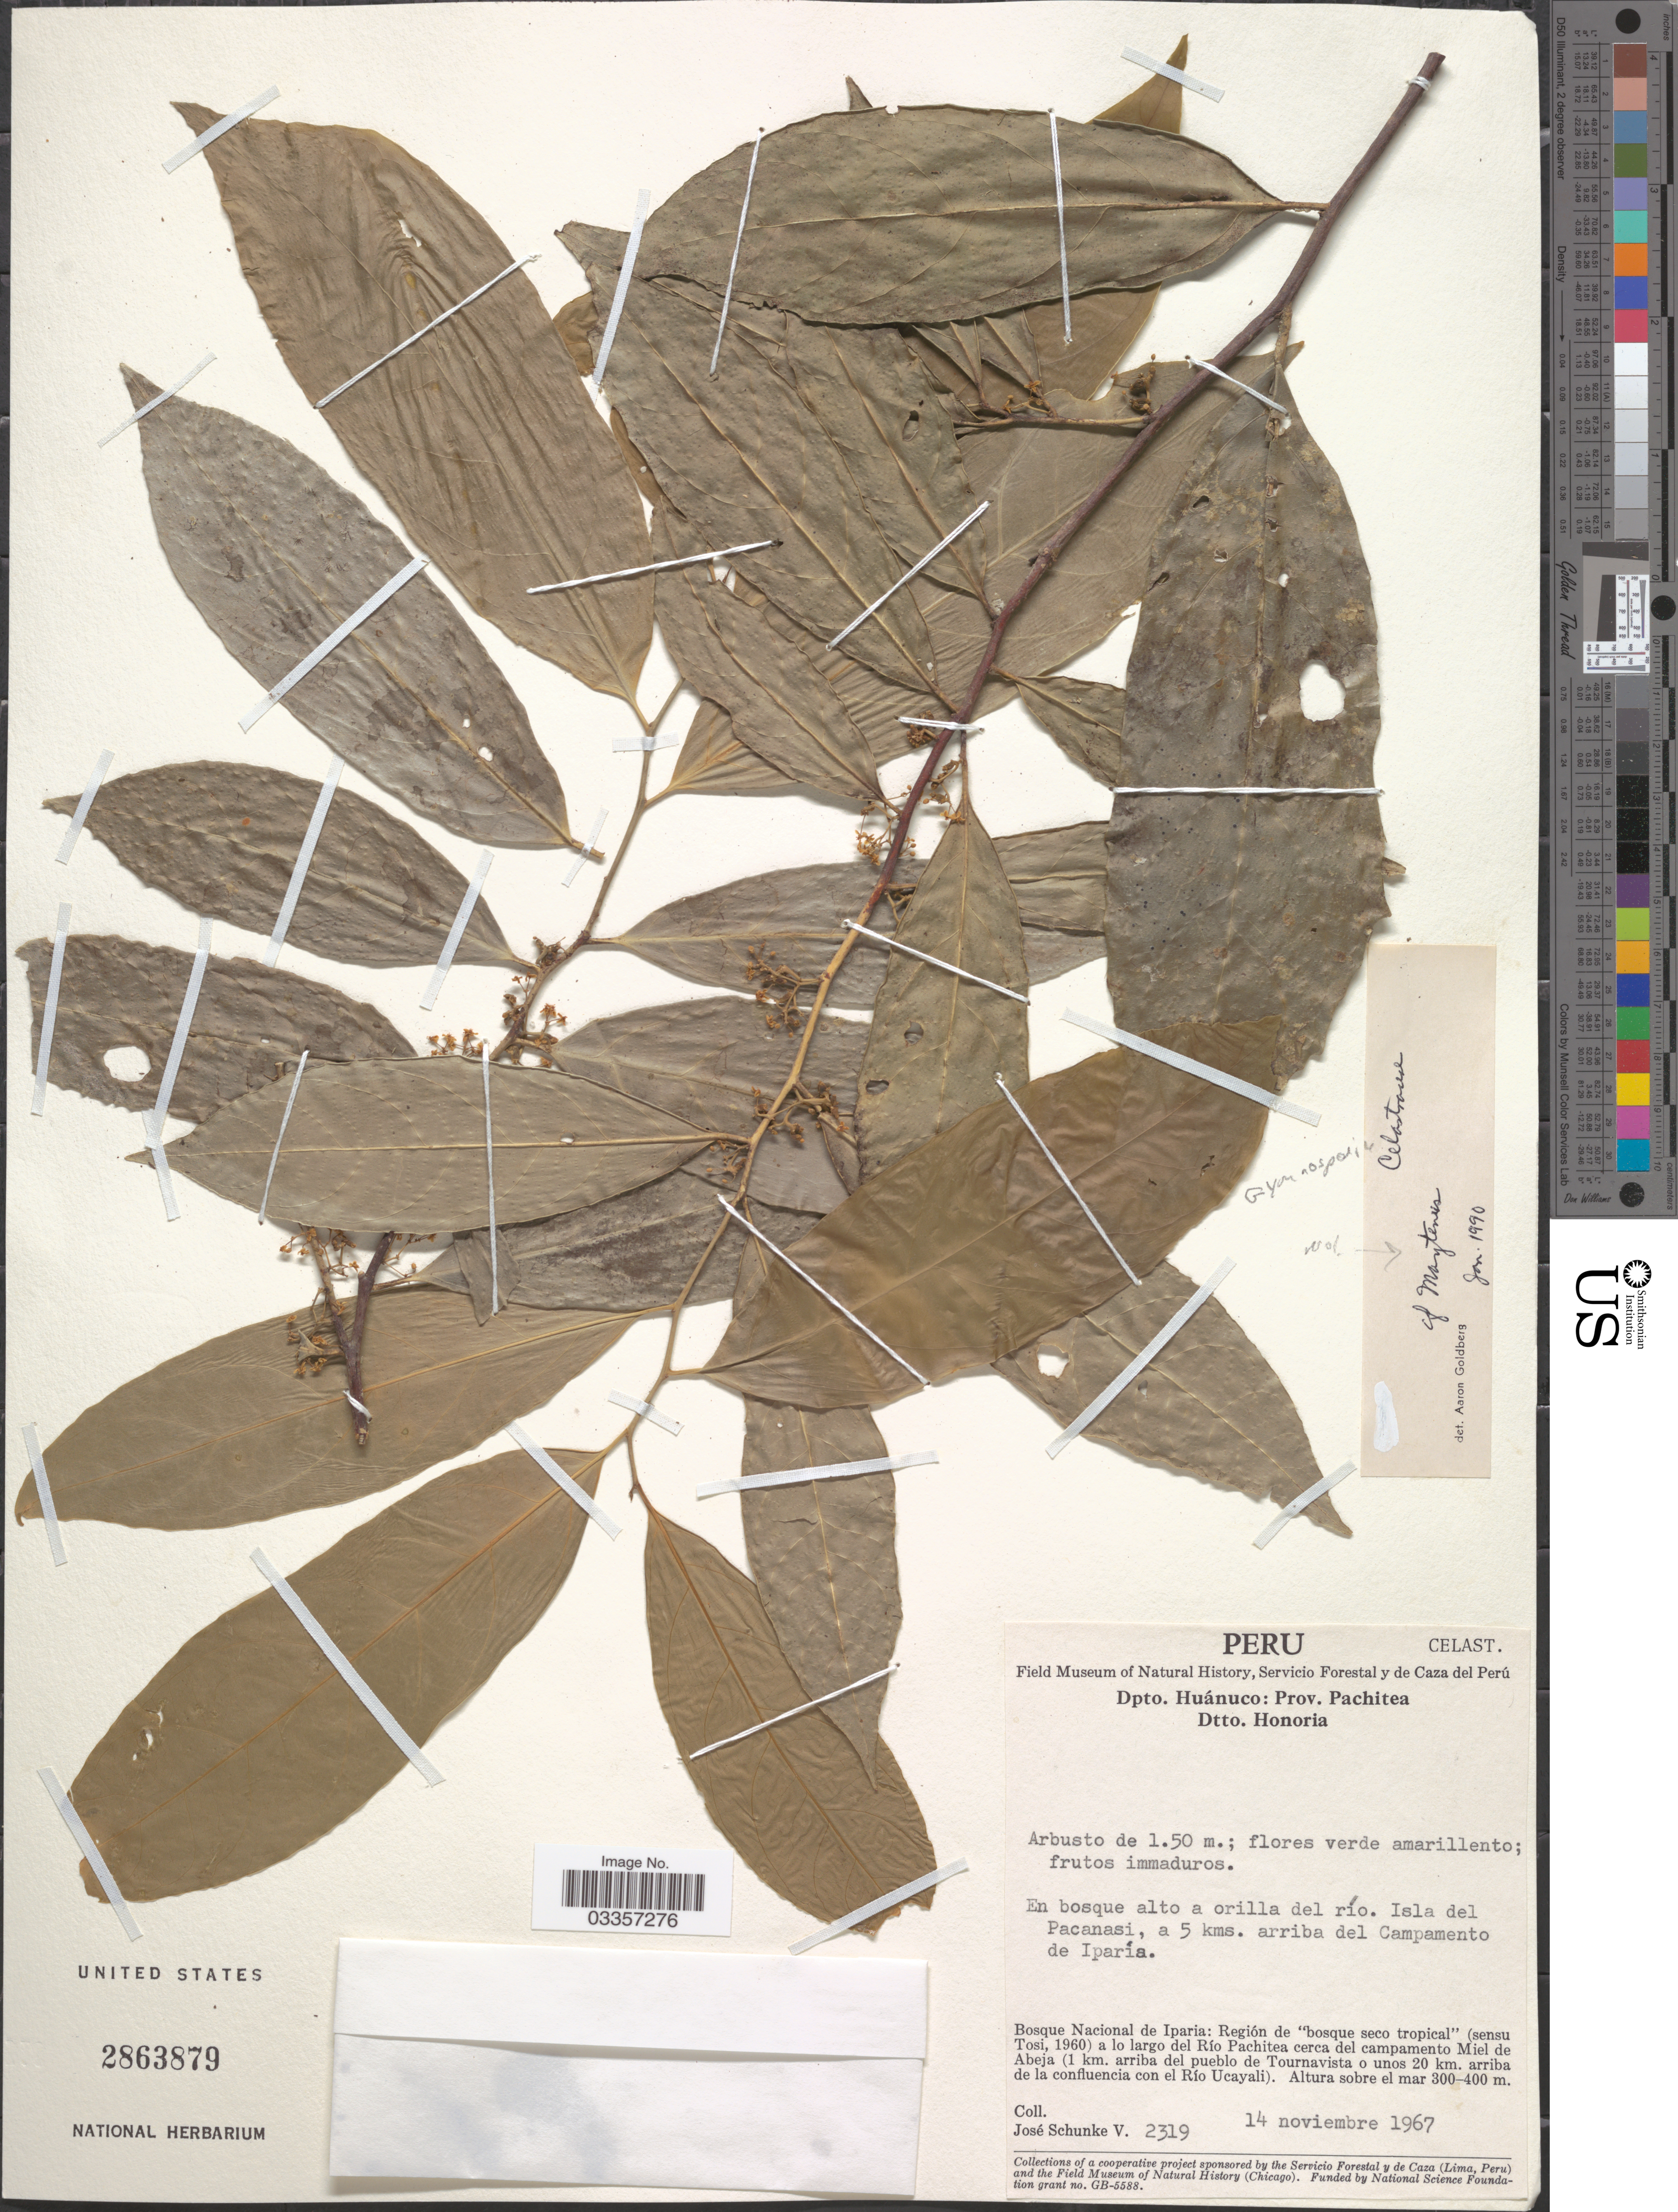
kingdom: Plantae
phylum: Tracheophyta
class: Magnoliopsida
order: Celastrales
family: Celastraceae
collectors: J. Schunke Vigo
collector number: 2319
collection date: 1967-11-14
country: Peru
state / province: Huánuco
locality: Dpto. Huánuco: Prov. Pachitea. Dtto. Honoria. Isla del Pacanasi, a 5 kms. arriba del Campamento de Iparía. Bosque Nacional de Iparia: Región de "bosque seco tropical" (sensu Tosi, 1960) a lo largo del Río Pachitea cerca del campamento Miel de Abeja (1 km. arriba del pueblo de Tournavista o unos 20 km. arriba de la confluencia con el Río Ucayali).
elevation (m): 300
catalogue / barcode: US 2863879